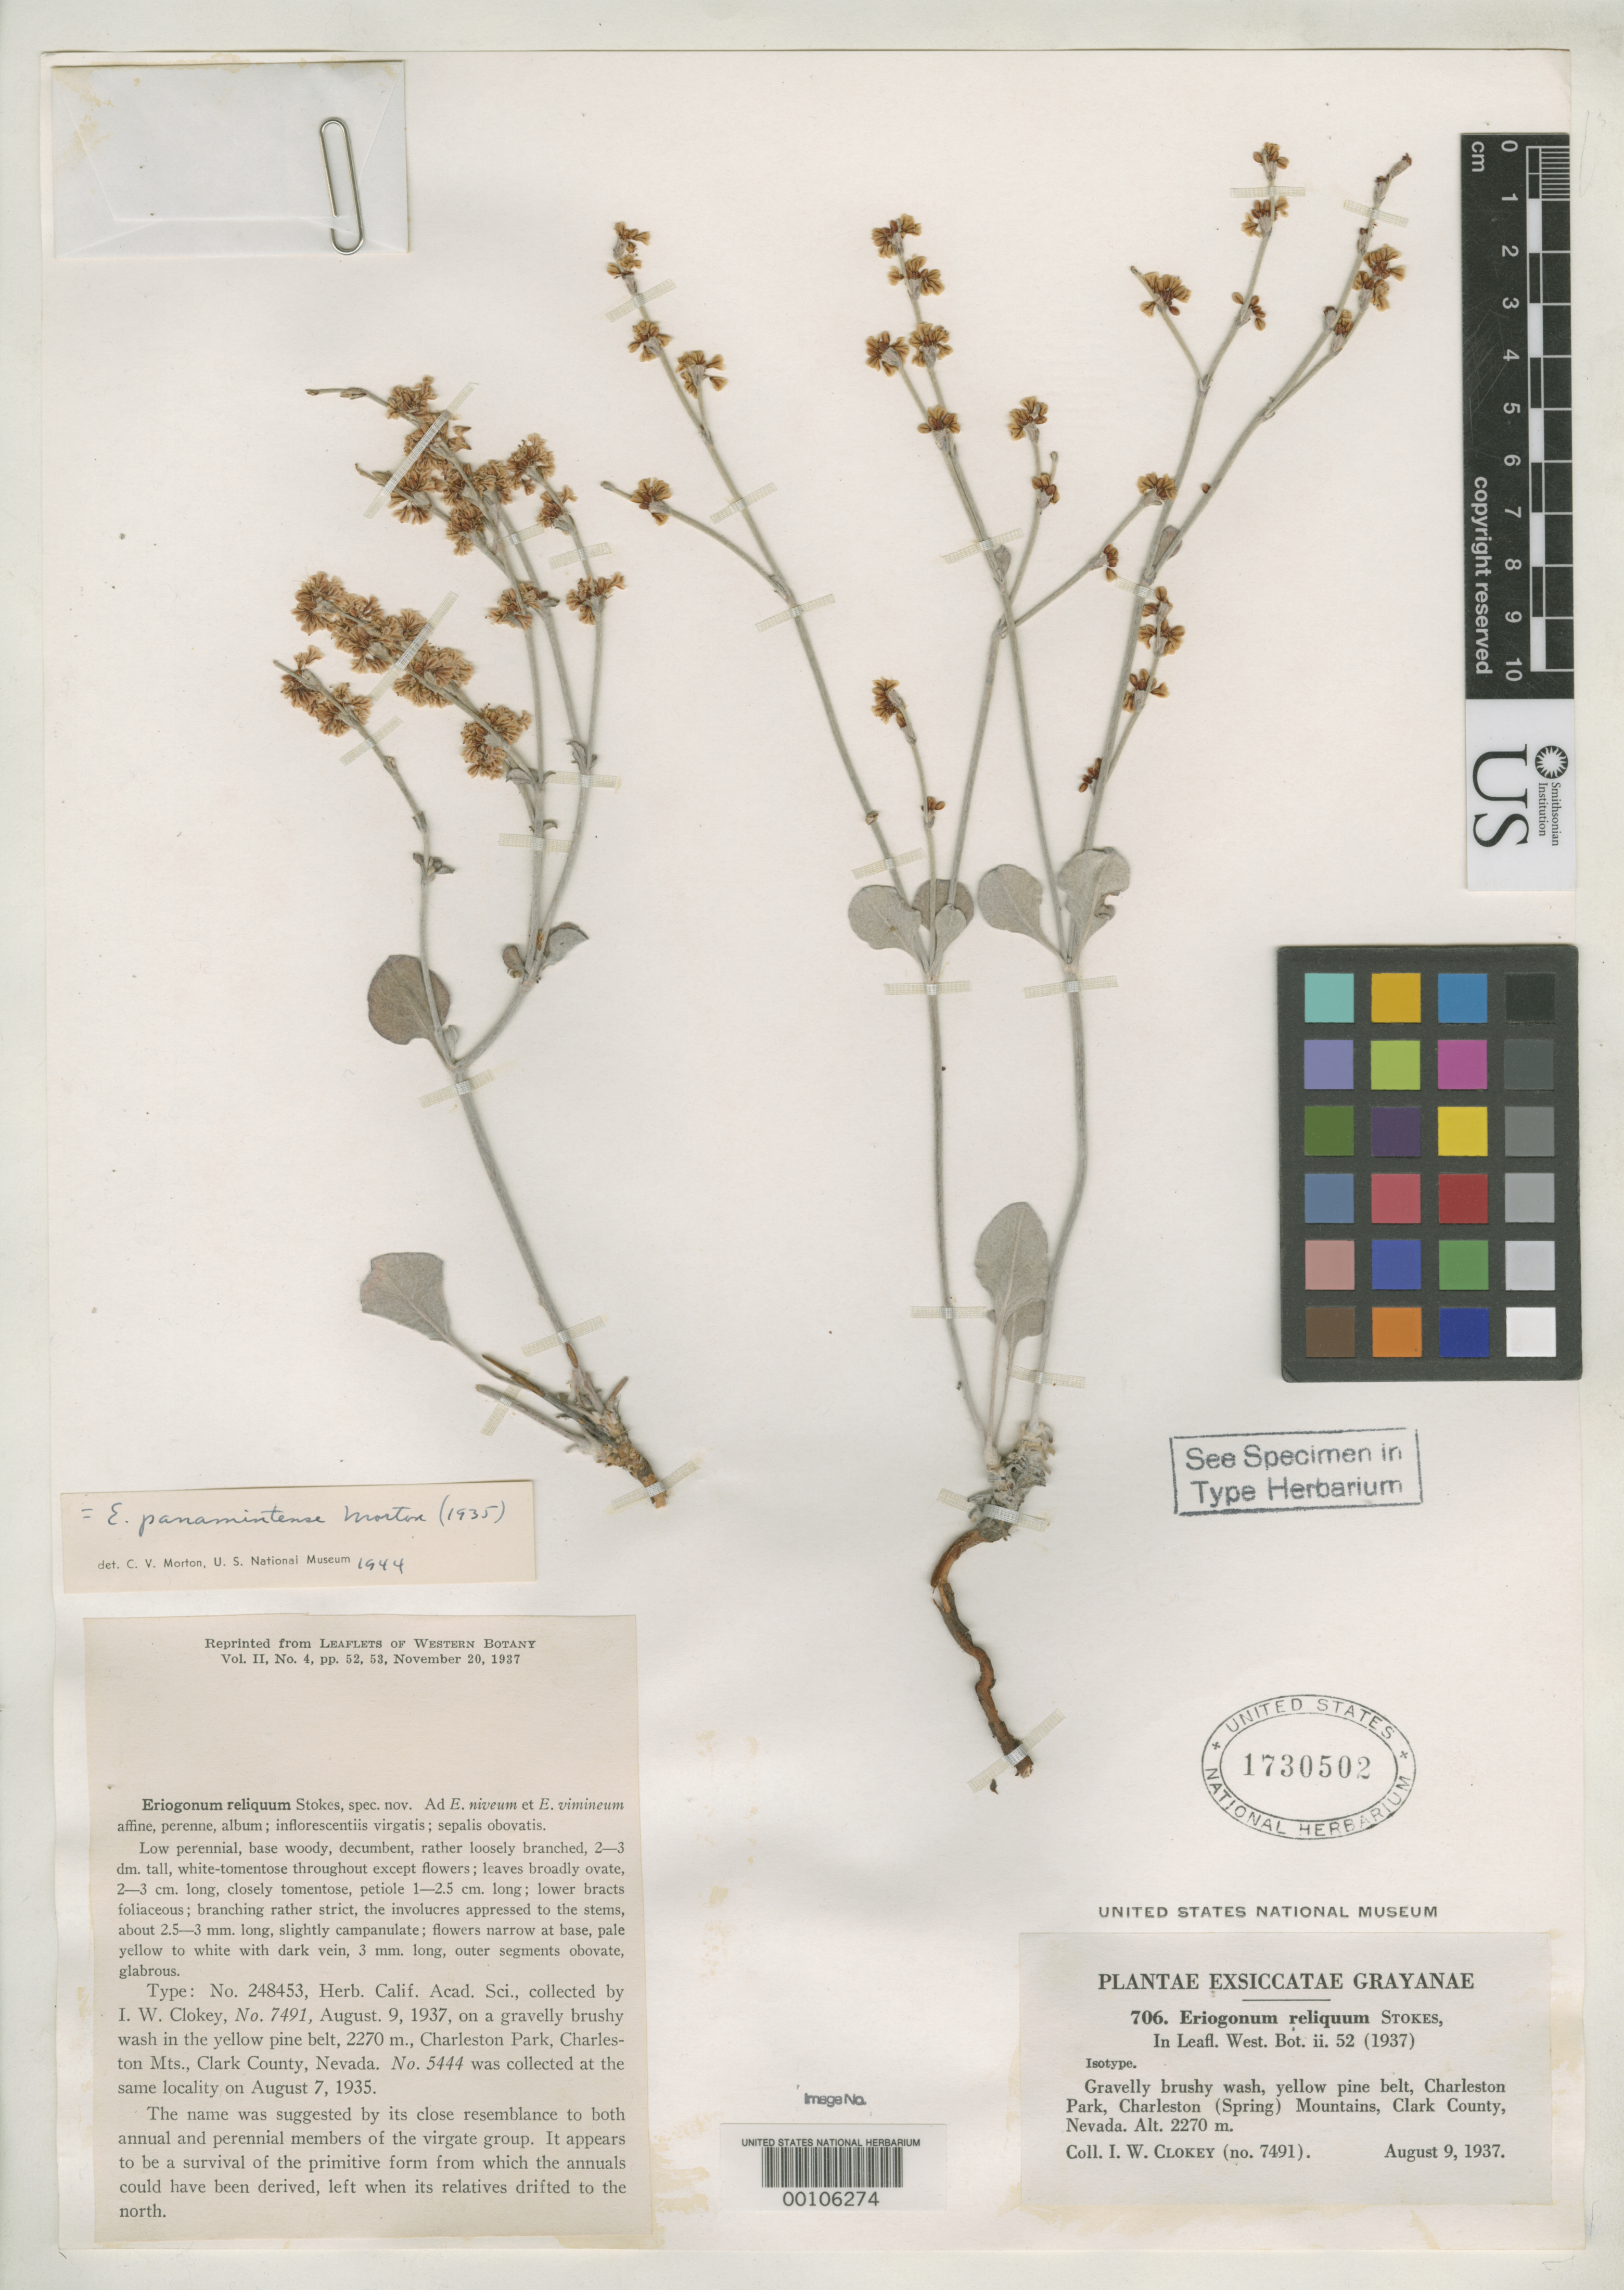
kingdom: Plantae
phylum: Tracheophyta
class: Magnoliopsida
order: Caryophyllales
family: Polygonaceae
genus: Eriogonum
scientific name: Eriogonum reliquum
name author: S. Stokes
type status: Isotype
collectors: I. W. Clokey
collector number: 7491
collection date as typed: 09 Aug 1937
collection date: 1937-08-09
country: United States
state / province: Nevada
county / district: Clark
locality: Charleston Mts.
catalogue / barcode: US 1730502